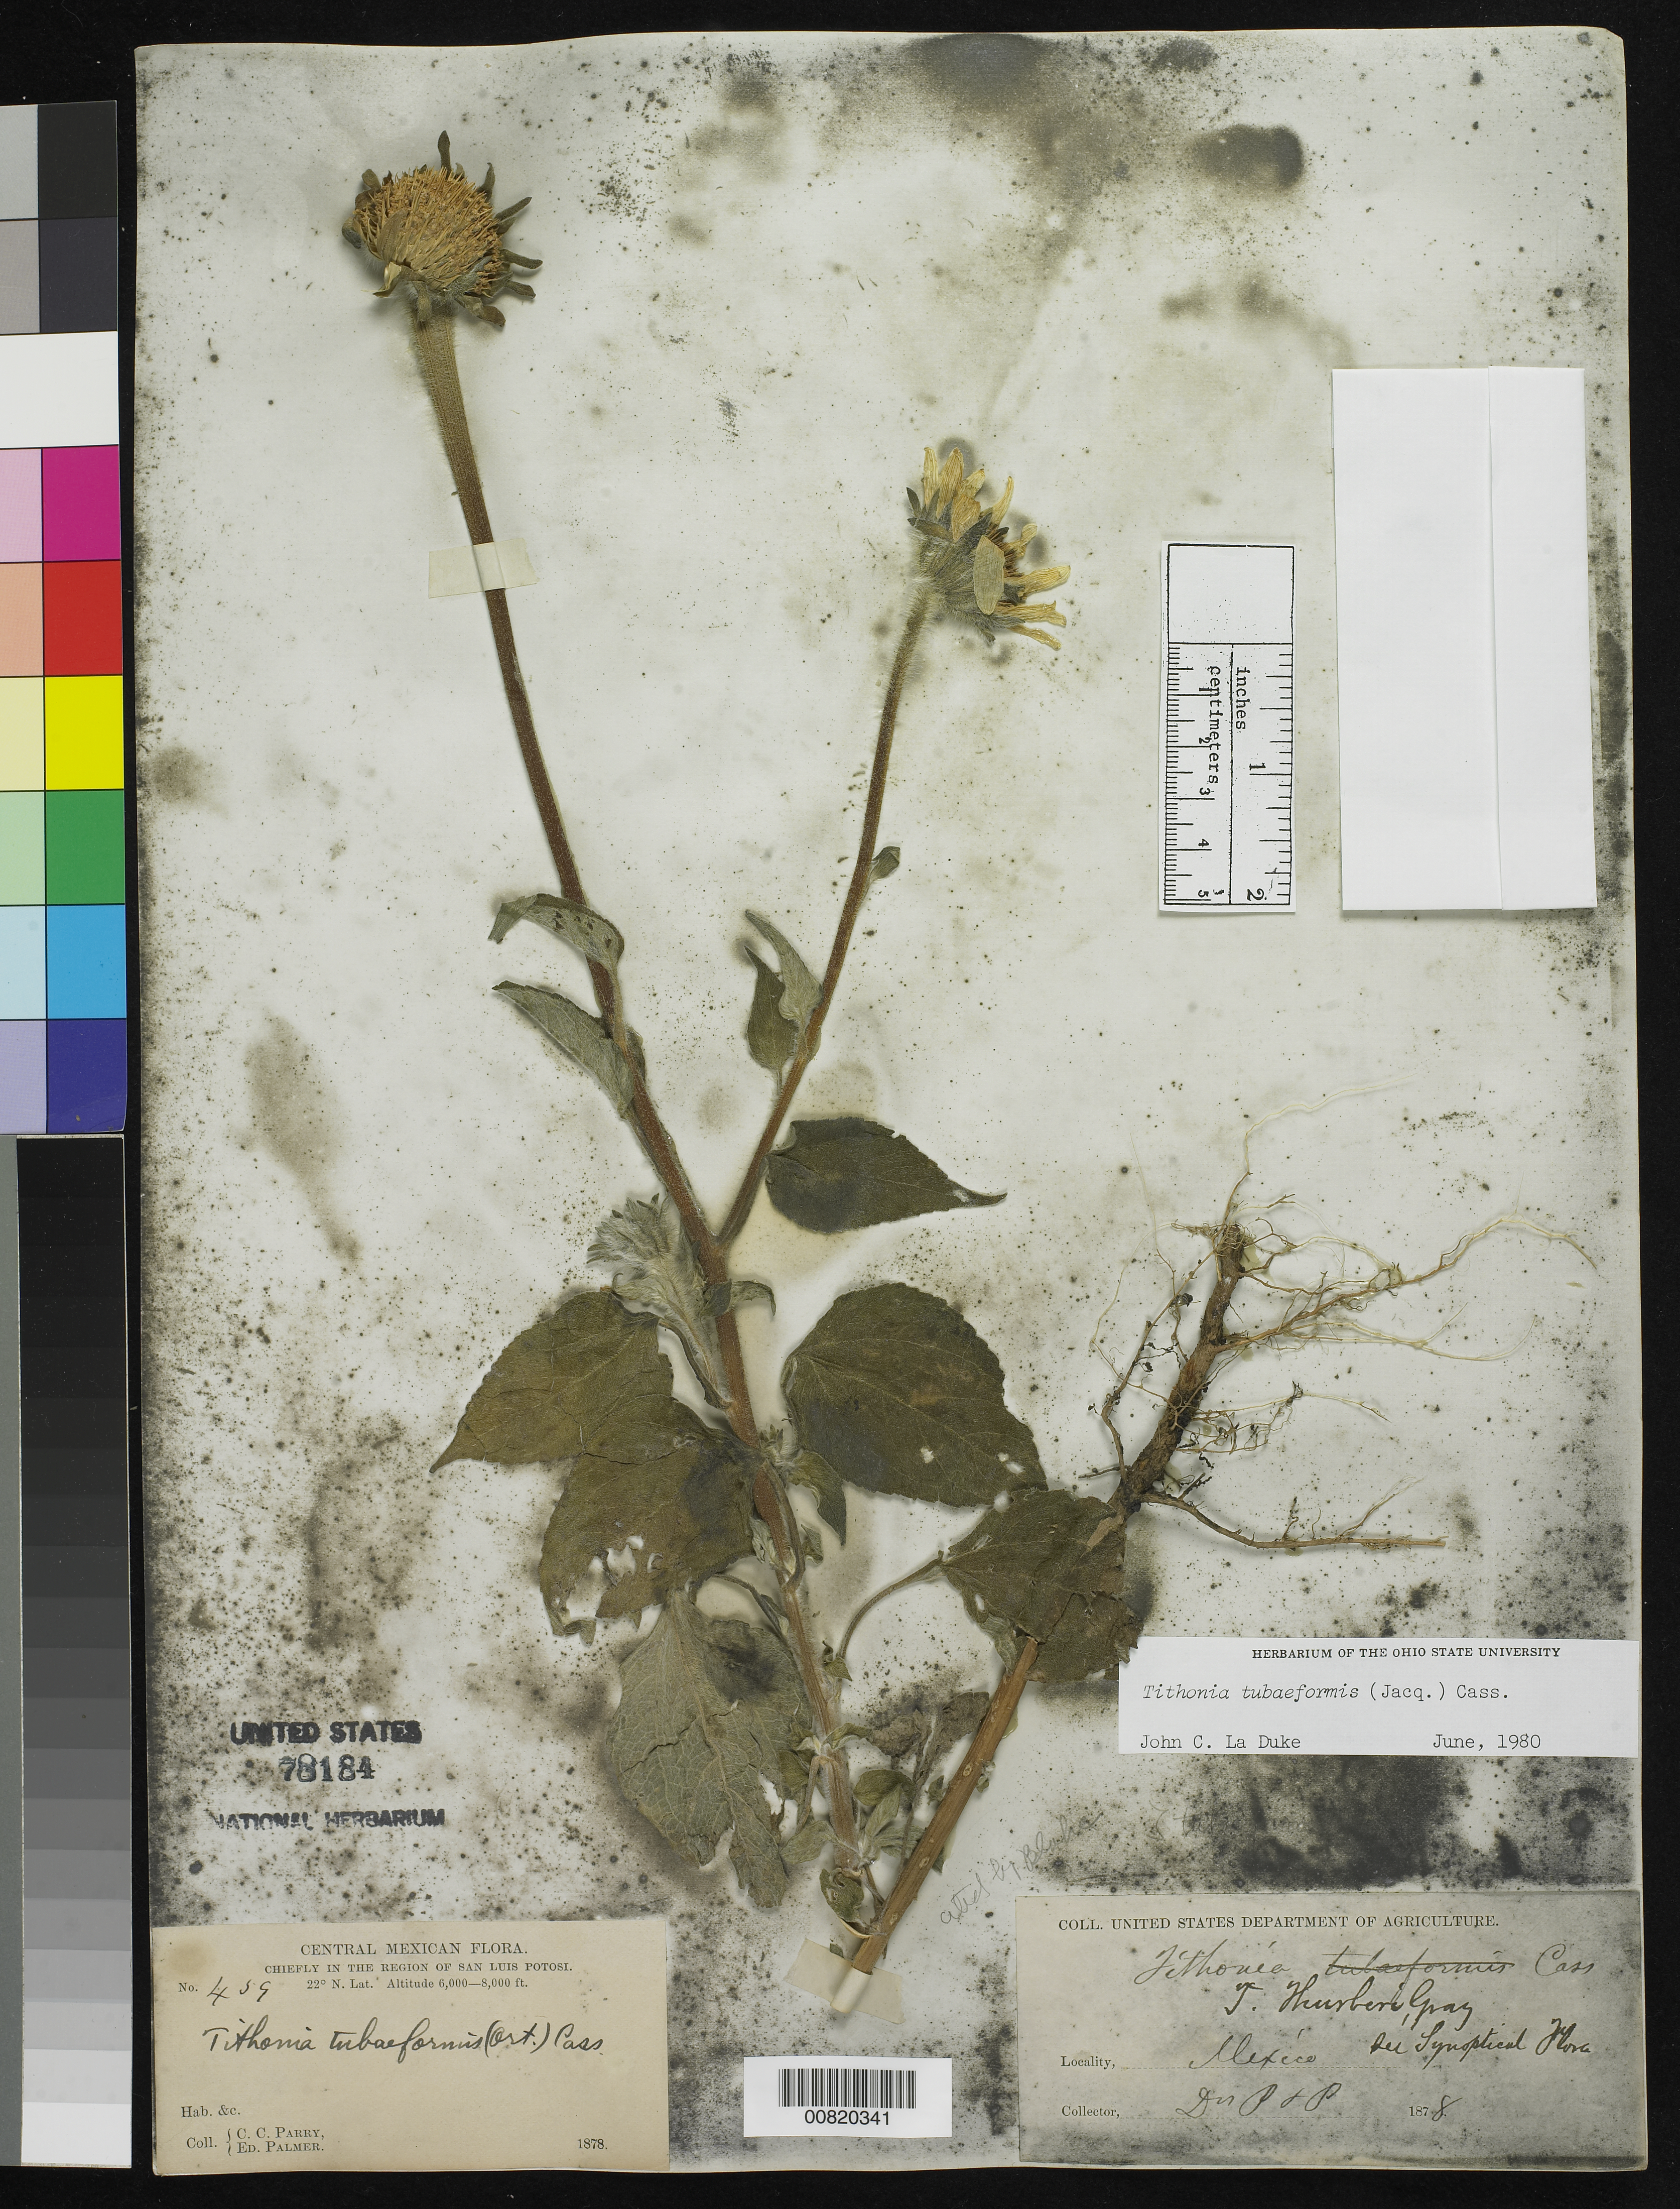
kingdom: Plantae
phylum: Tracheophyta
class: Magnoliopsida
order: Asterales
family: Asteraceae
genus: Tithonia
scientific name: Tithonia tubaeformis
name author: (Jacq.) Cass.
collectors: C. C. Parry & E. Palmer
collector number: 459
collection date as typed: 1878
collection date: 1878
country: Mexico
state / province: San Luis Potosí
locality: Chiefly in the region of San Luis Potosí.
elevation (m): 1829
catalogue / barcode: US 78184